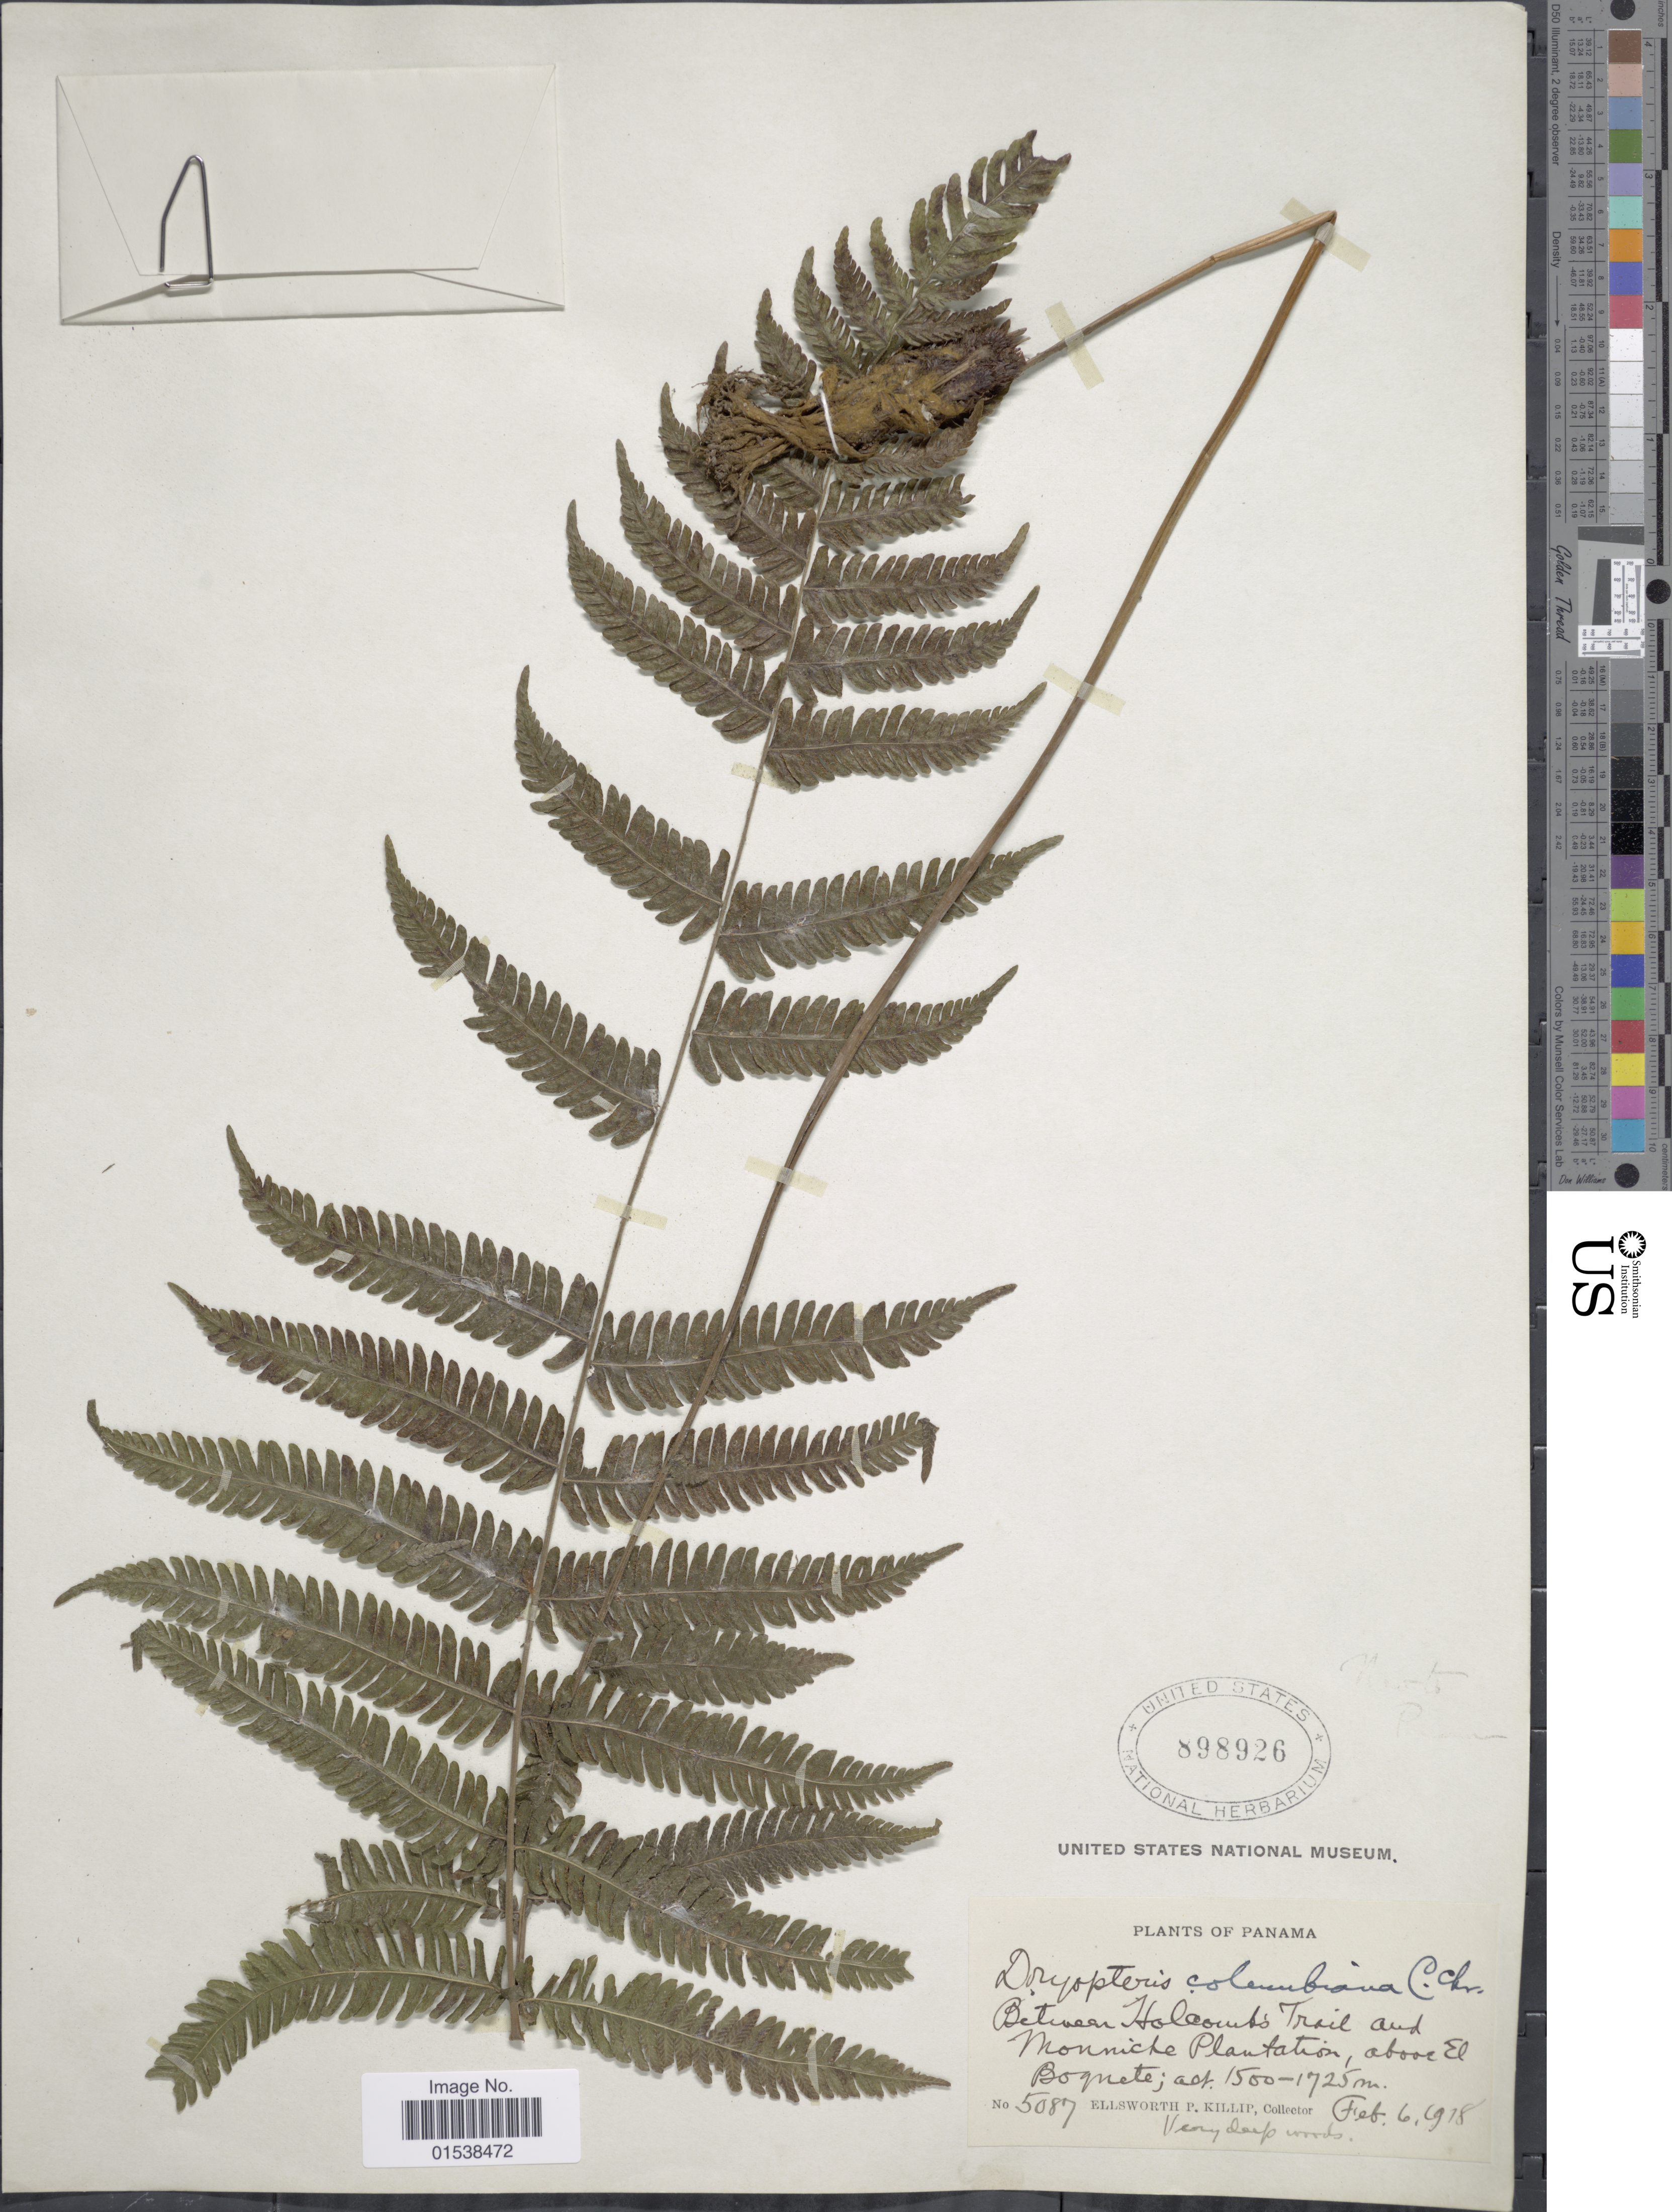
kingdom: Plantae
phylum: Tracheophyta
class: Polypodiopsida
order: Polypodiales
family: Thelypteridaceae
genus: Amauropelta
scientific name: Amauropelta oligocarpa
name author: (Humb. & Bonpl. ex Willd.) Pic. Serm.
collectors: E. P. Killip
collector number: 5087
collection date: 1918-02-06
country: Panama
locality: Between Holcomb's Trail and Monniche Plantation, above El Boquete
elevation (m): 1500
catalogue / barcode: US 898926